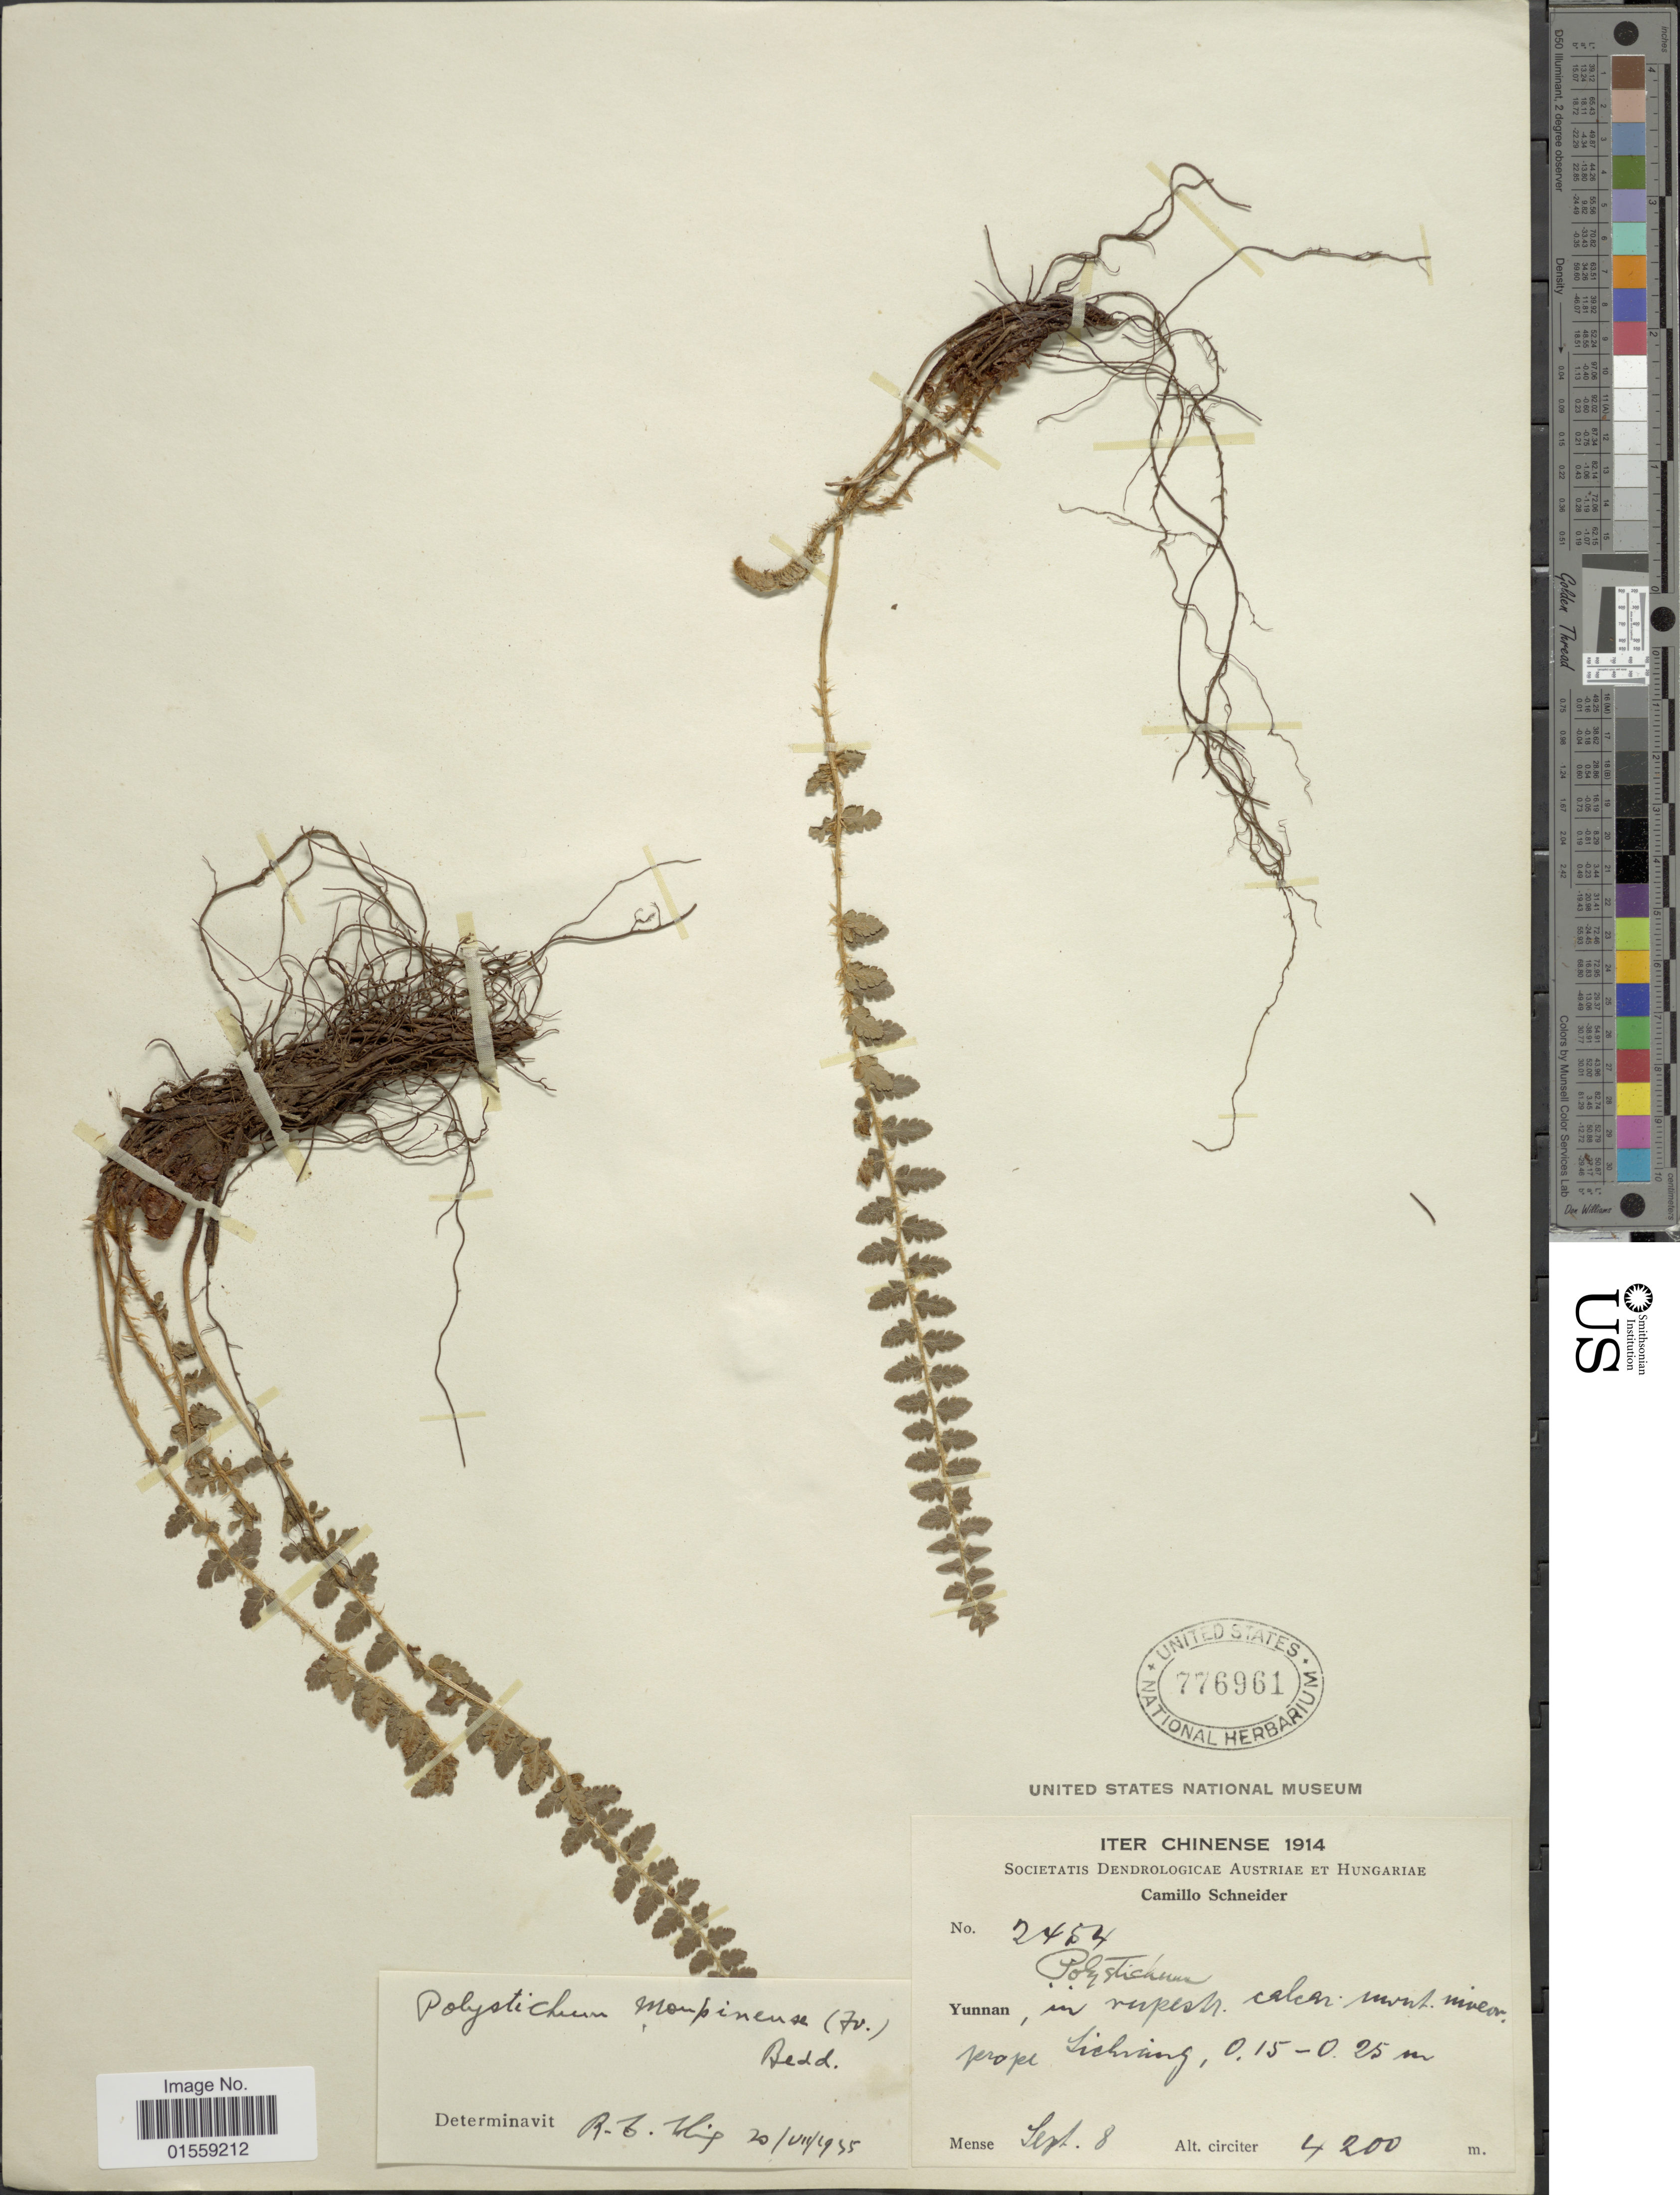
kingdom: Plantae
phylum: Tracheophyta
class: Polypodiopsida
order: Polypodiales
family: Dryopteridaceae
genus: Polystichum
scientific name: Polystichum moupinense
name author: (Franch.) Bedd.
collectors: C. K. Schneider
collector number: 2454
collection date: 1914-09-08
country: China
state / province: Yunnan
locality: Iter Chinense, Yunnan, in [illegible text].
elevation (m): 4200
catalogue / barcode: US 776961